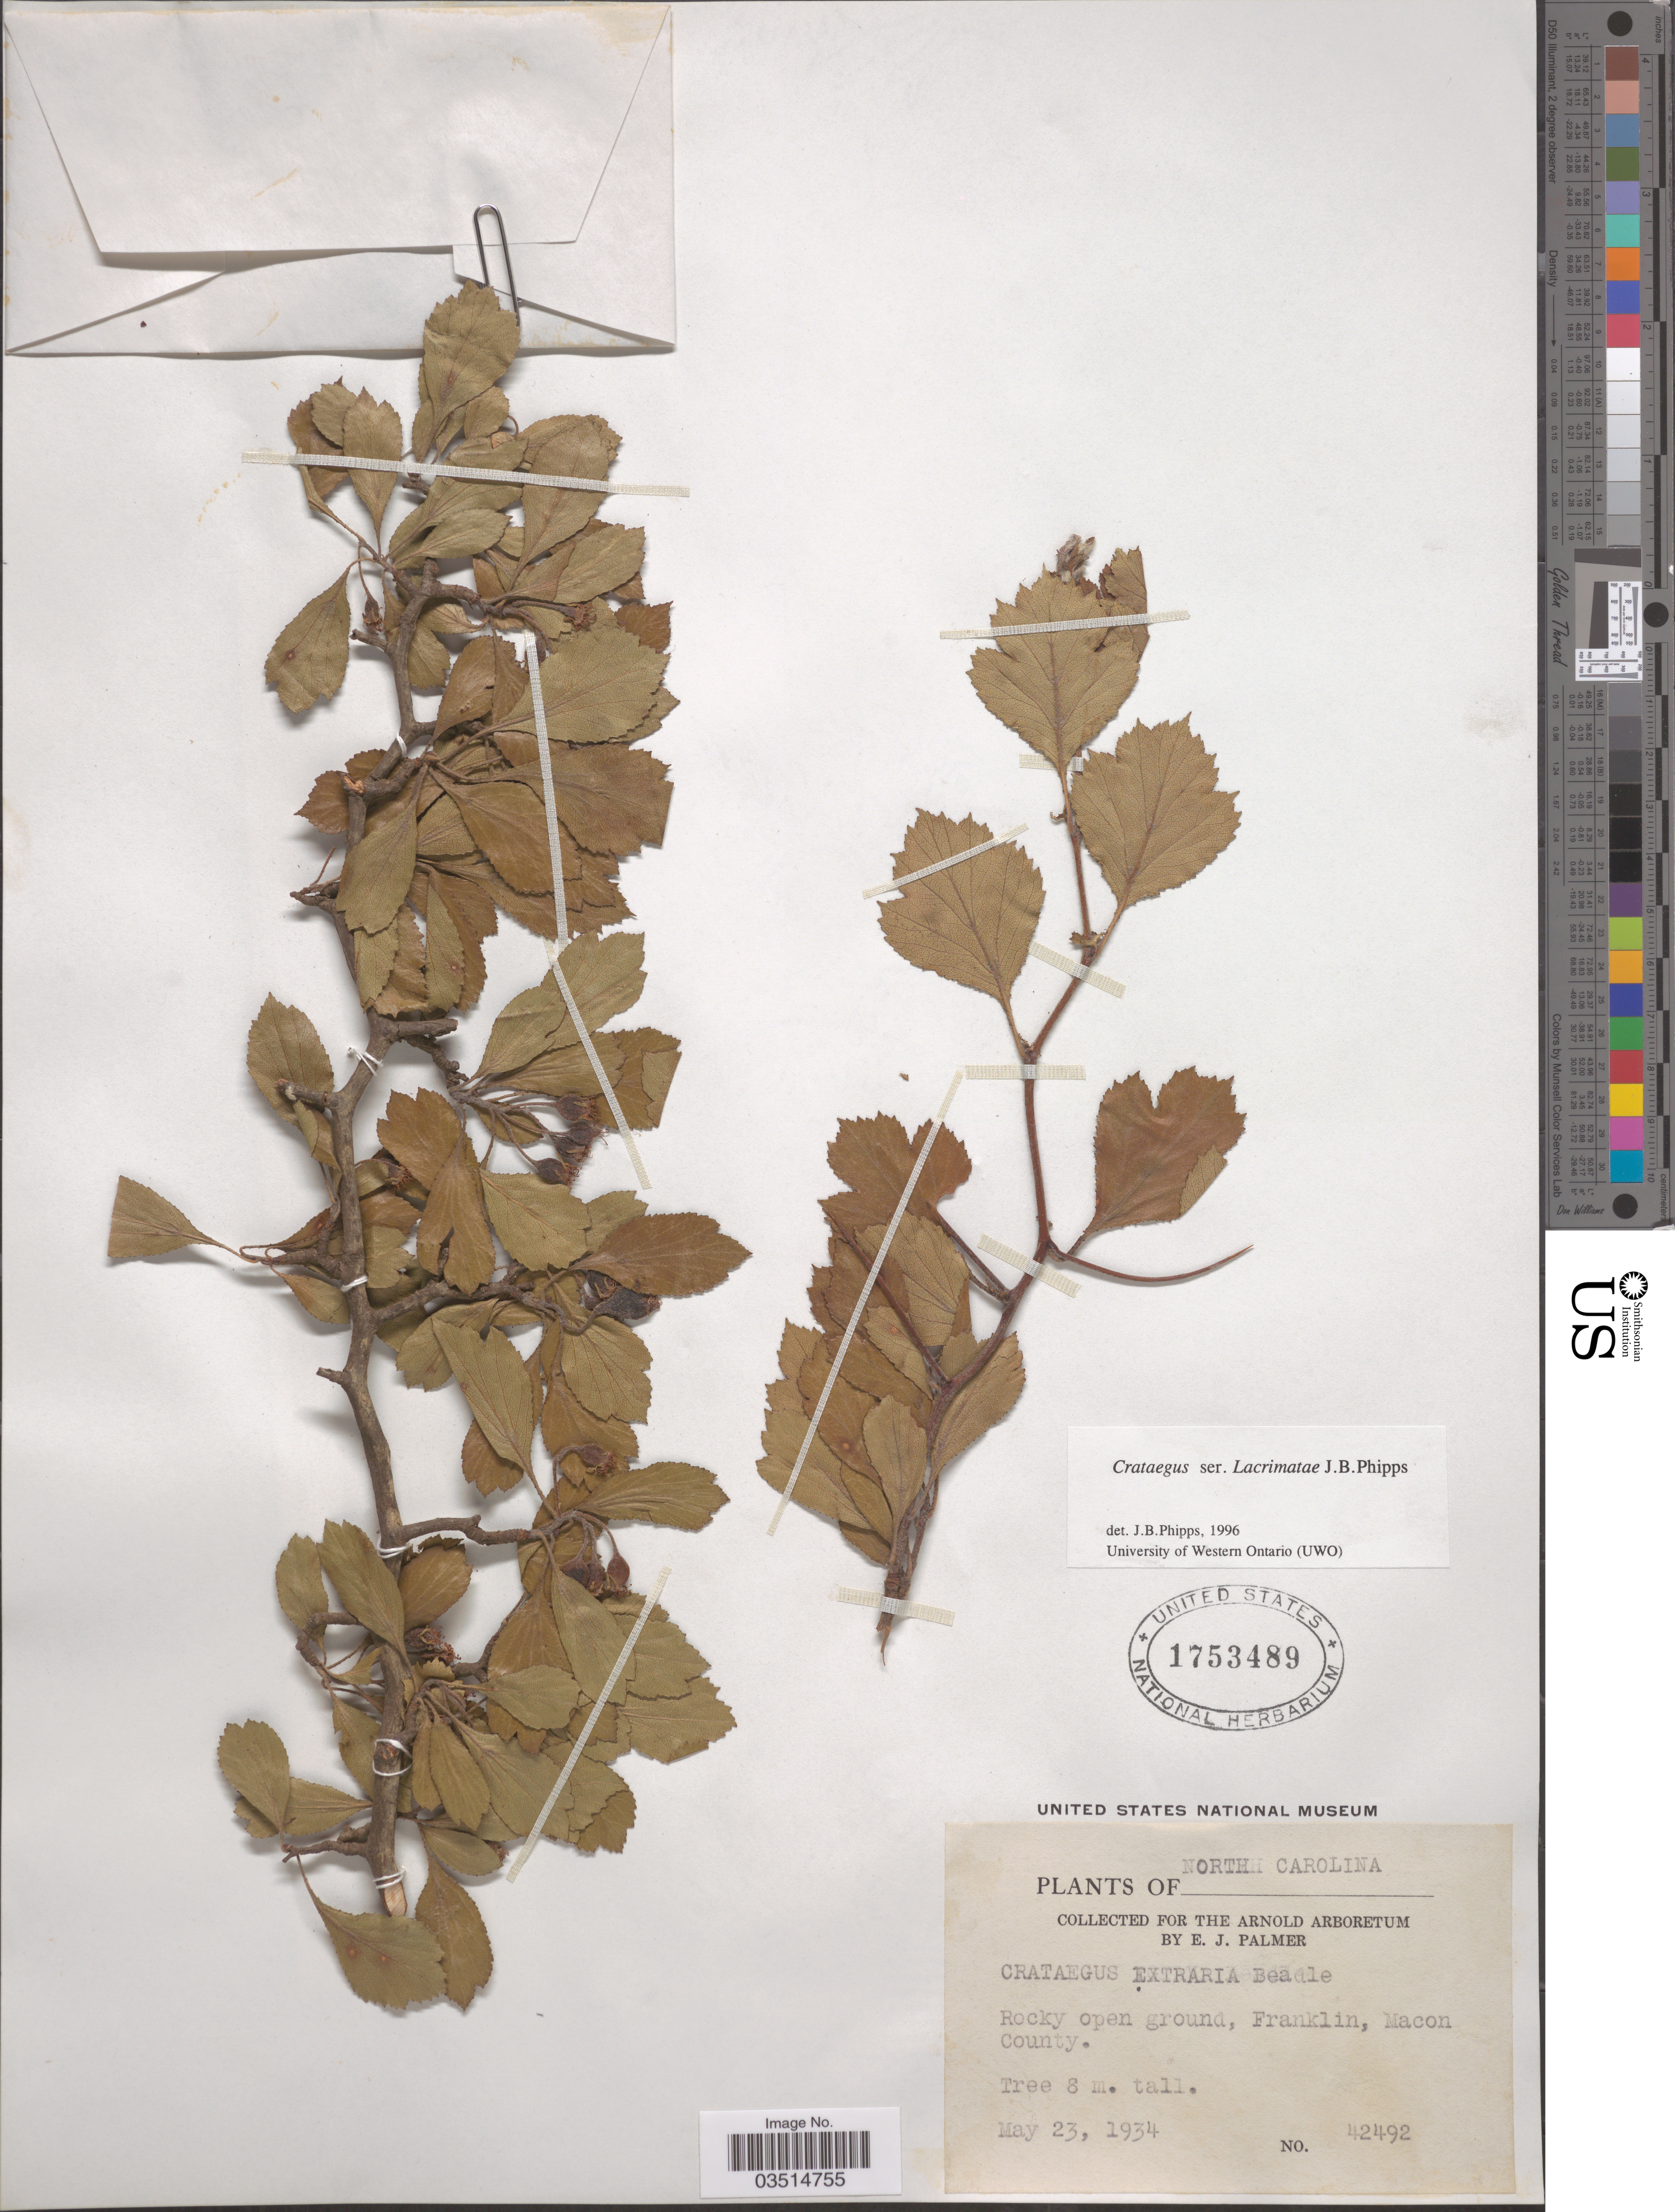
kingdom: Plantae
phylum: Tracheophyta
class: Magnoliopsida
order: Rosales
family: Rosaceae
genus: Crataegus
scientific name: Crataegus extraria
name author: Beadle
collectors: E. J. Palmer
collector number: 42492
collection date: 1934-05-23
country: United States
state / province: North Carolina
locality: Franklin, Macon County.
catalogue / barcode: US 1753489